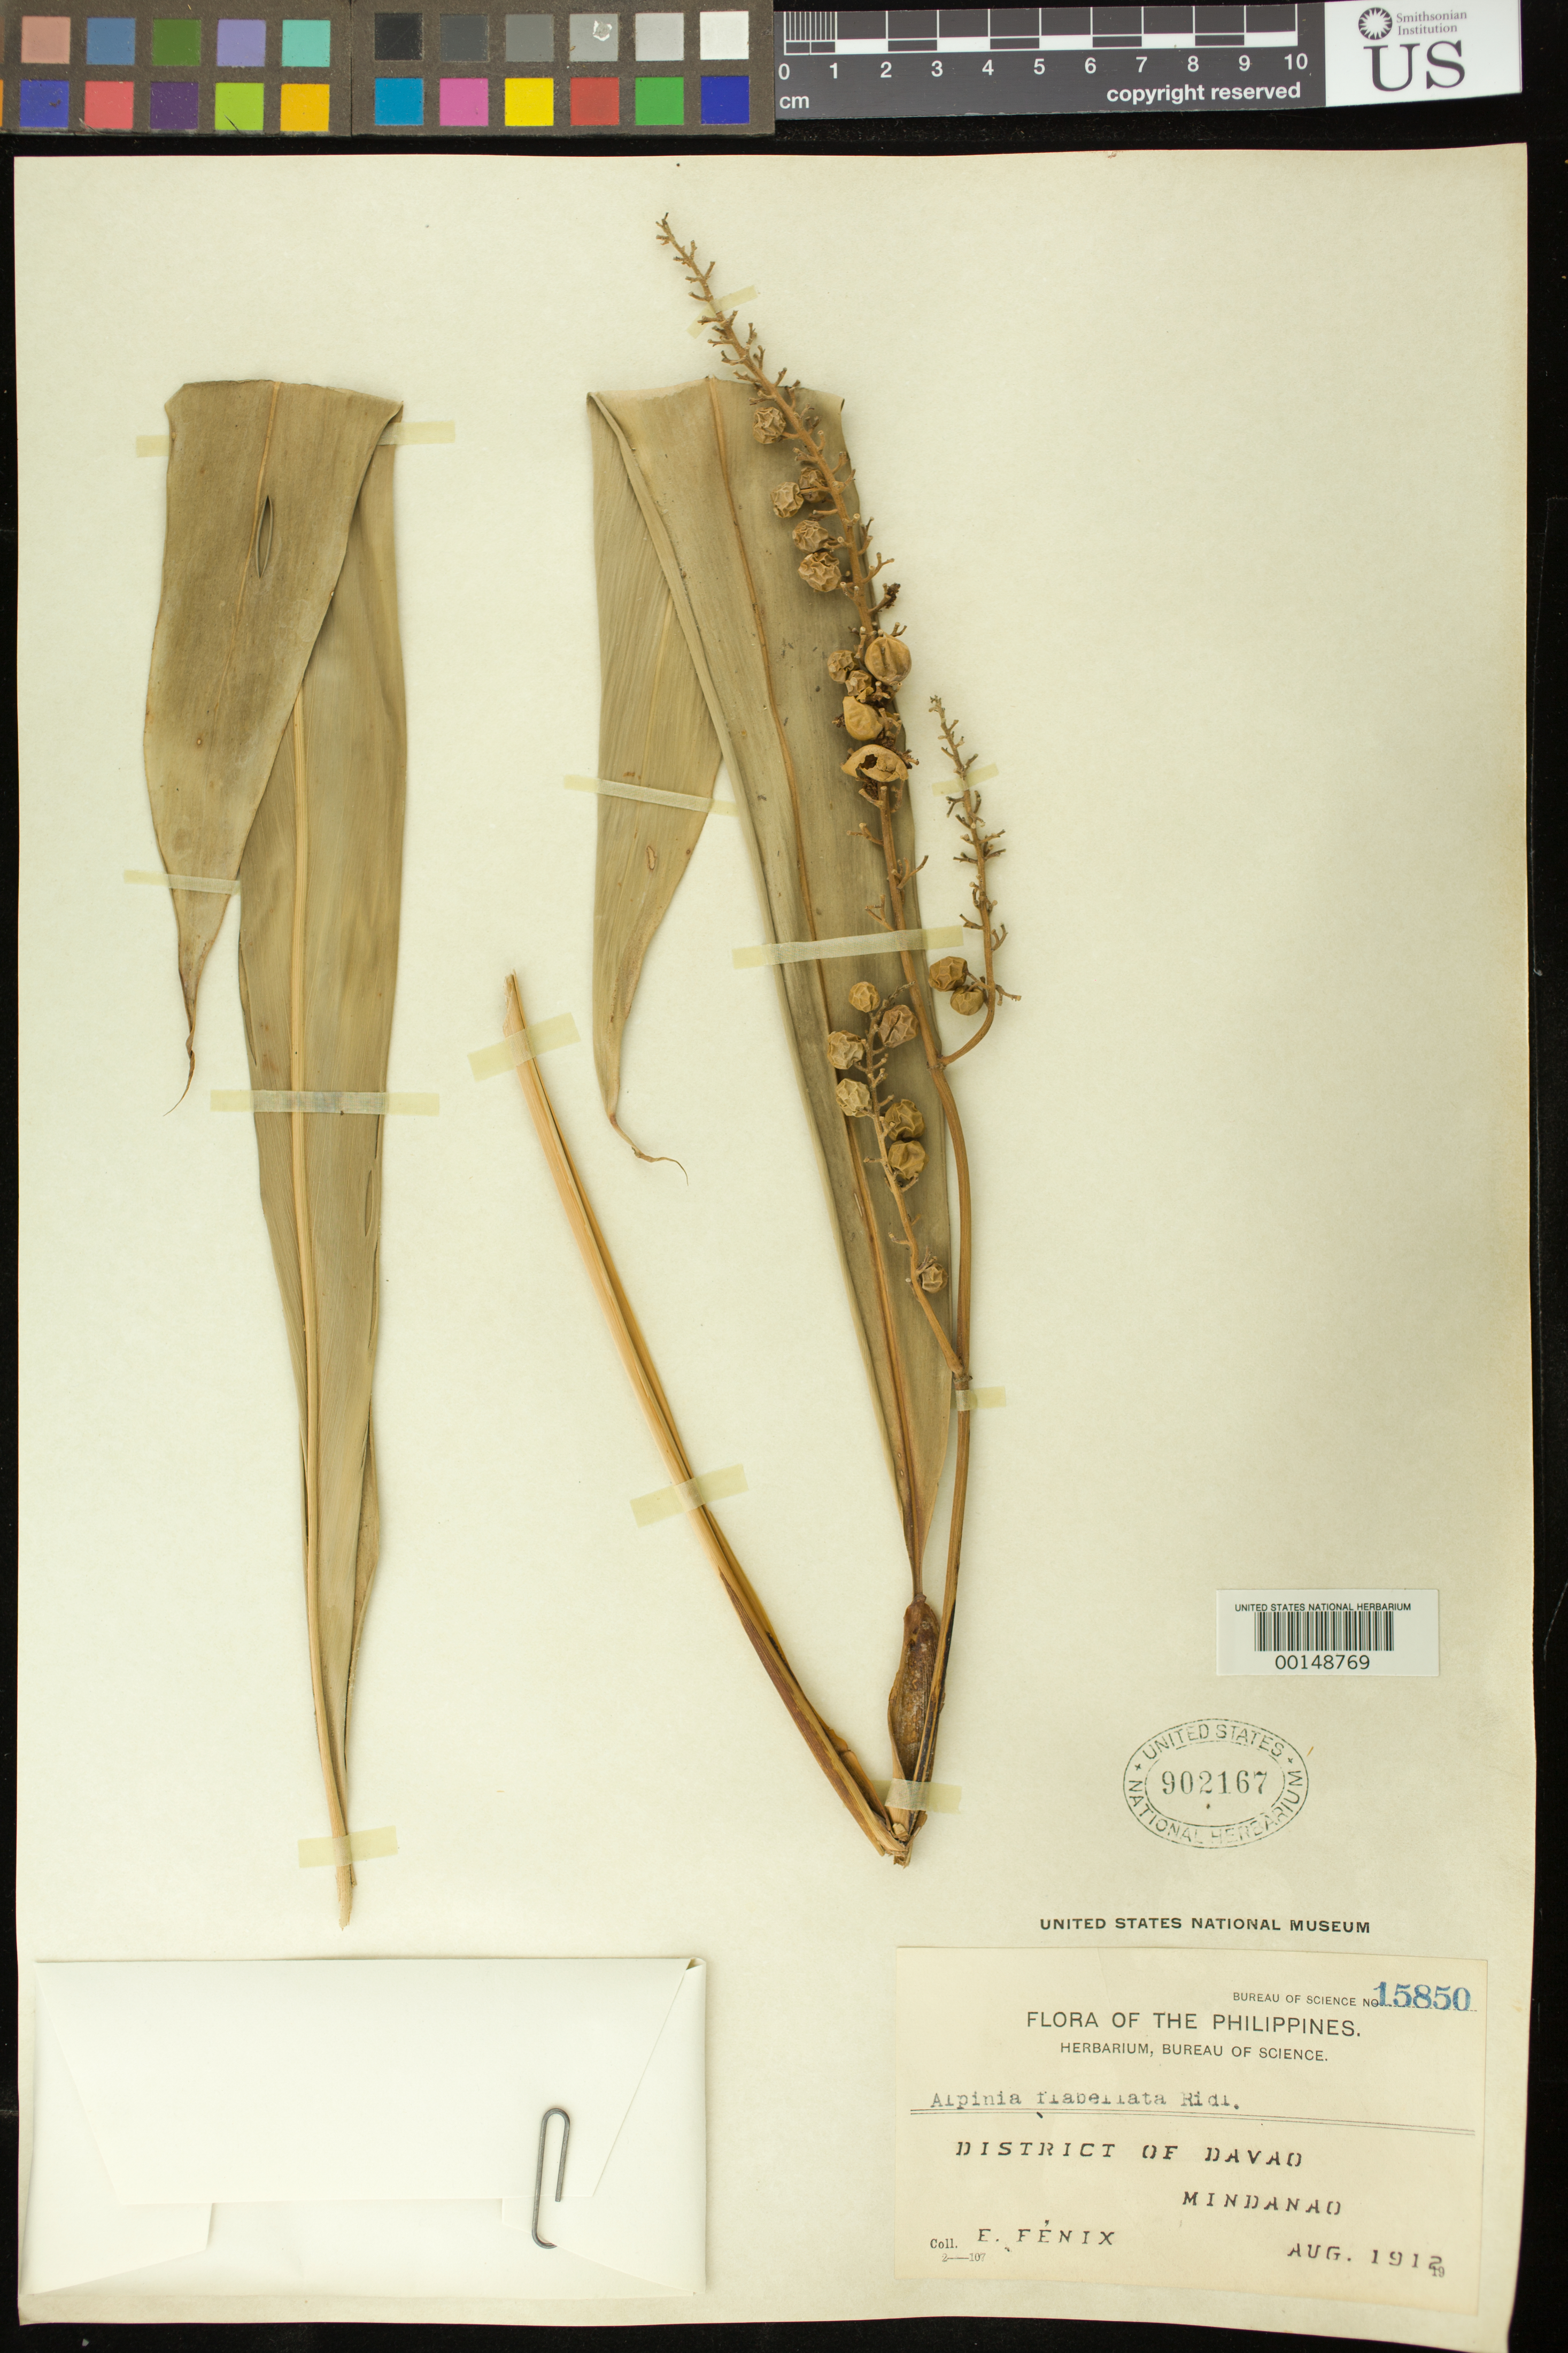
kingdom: Plantae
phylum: Tracheophyta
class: Liliopsida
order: Zingiberales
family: Zingiberaceae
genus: Alpinia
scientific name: Alpinia flabellata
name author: Ridl.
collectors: E. Fenix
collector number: Bur. Sci. 15850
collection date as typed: Aug 1912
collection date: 1912-08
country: Philippines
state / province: Davao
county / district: Davao del Norte / Davao del Sur / Davao Oriental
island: Mindanao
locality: Davao district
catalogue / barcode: US 902167